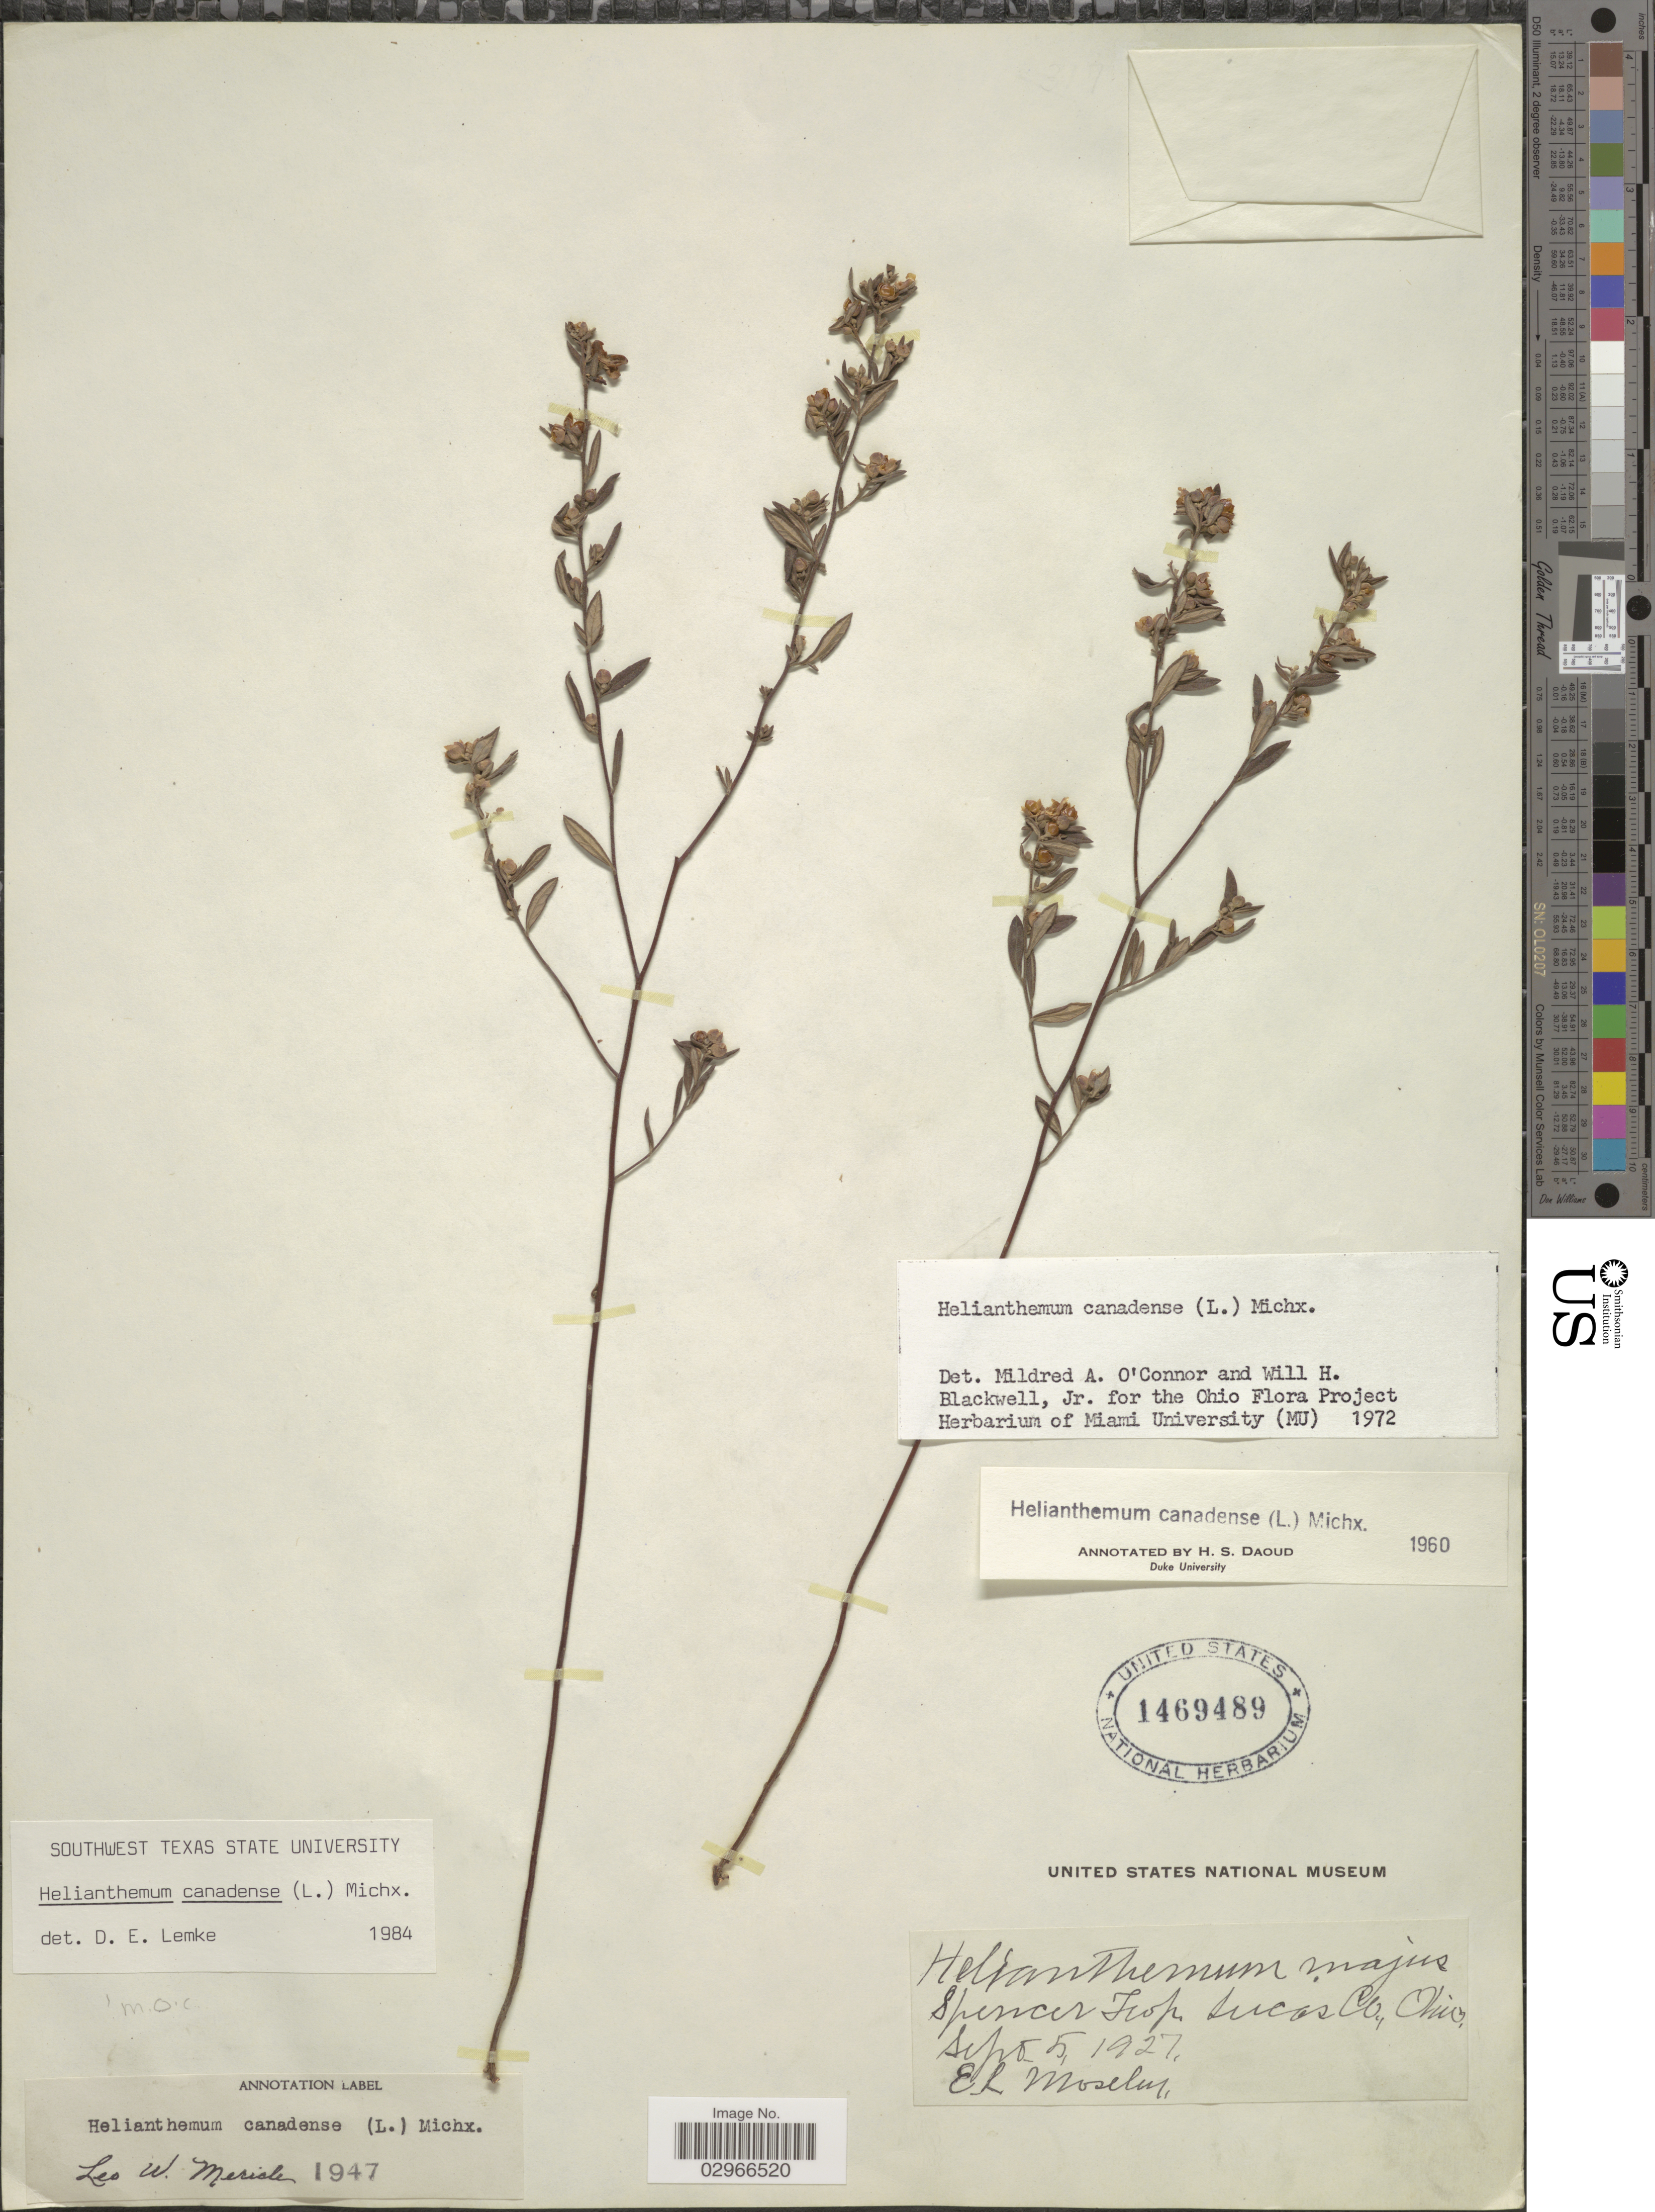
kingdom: Plantae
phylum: Tracheophyta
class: Magnoliopsida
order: Malvales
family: Cistaceae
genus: Helianthemum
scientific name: Helianthemum canadense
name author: (L.) Michx.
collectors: E. Moseley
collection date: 1927-09-05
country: United States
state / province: Ohio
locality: Spencer Twp. Lucas Co.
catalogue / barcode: US 1469489